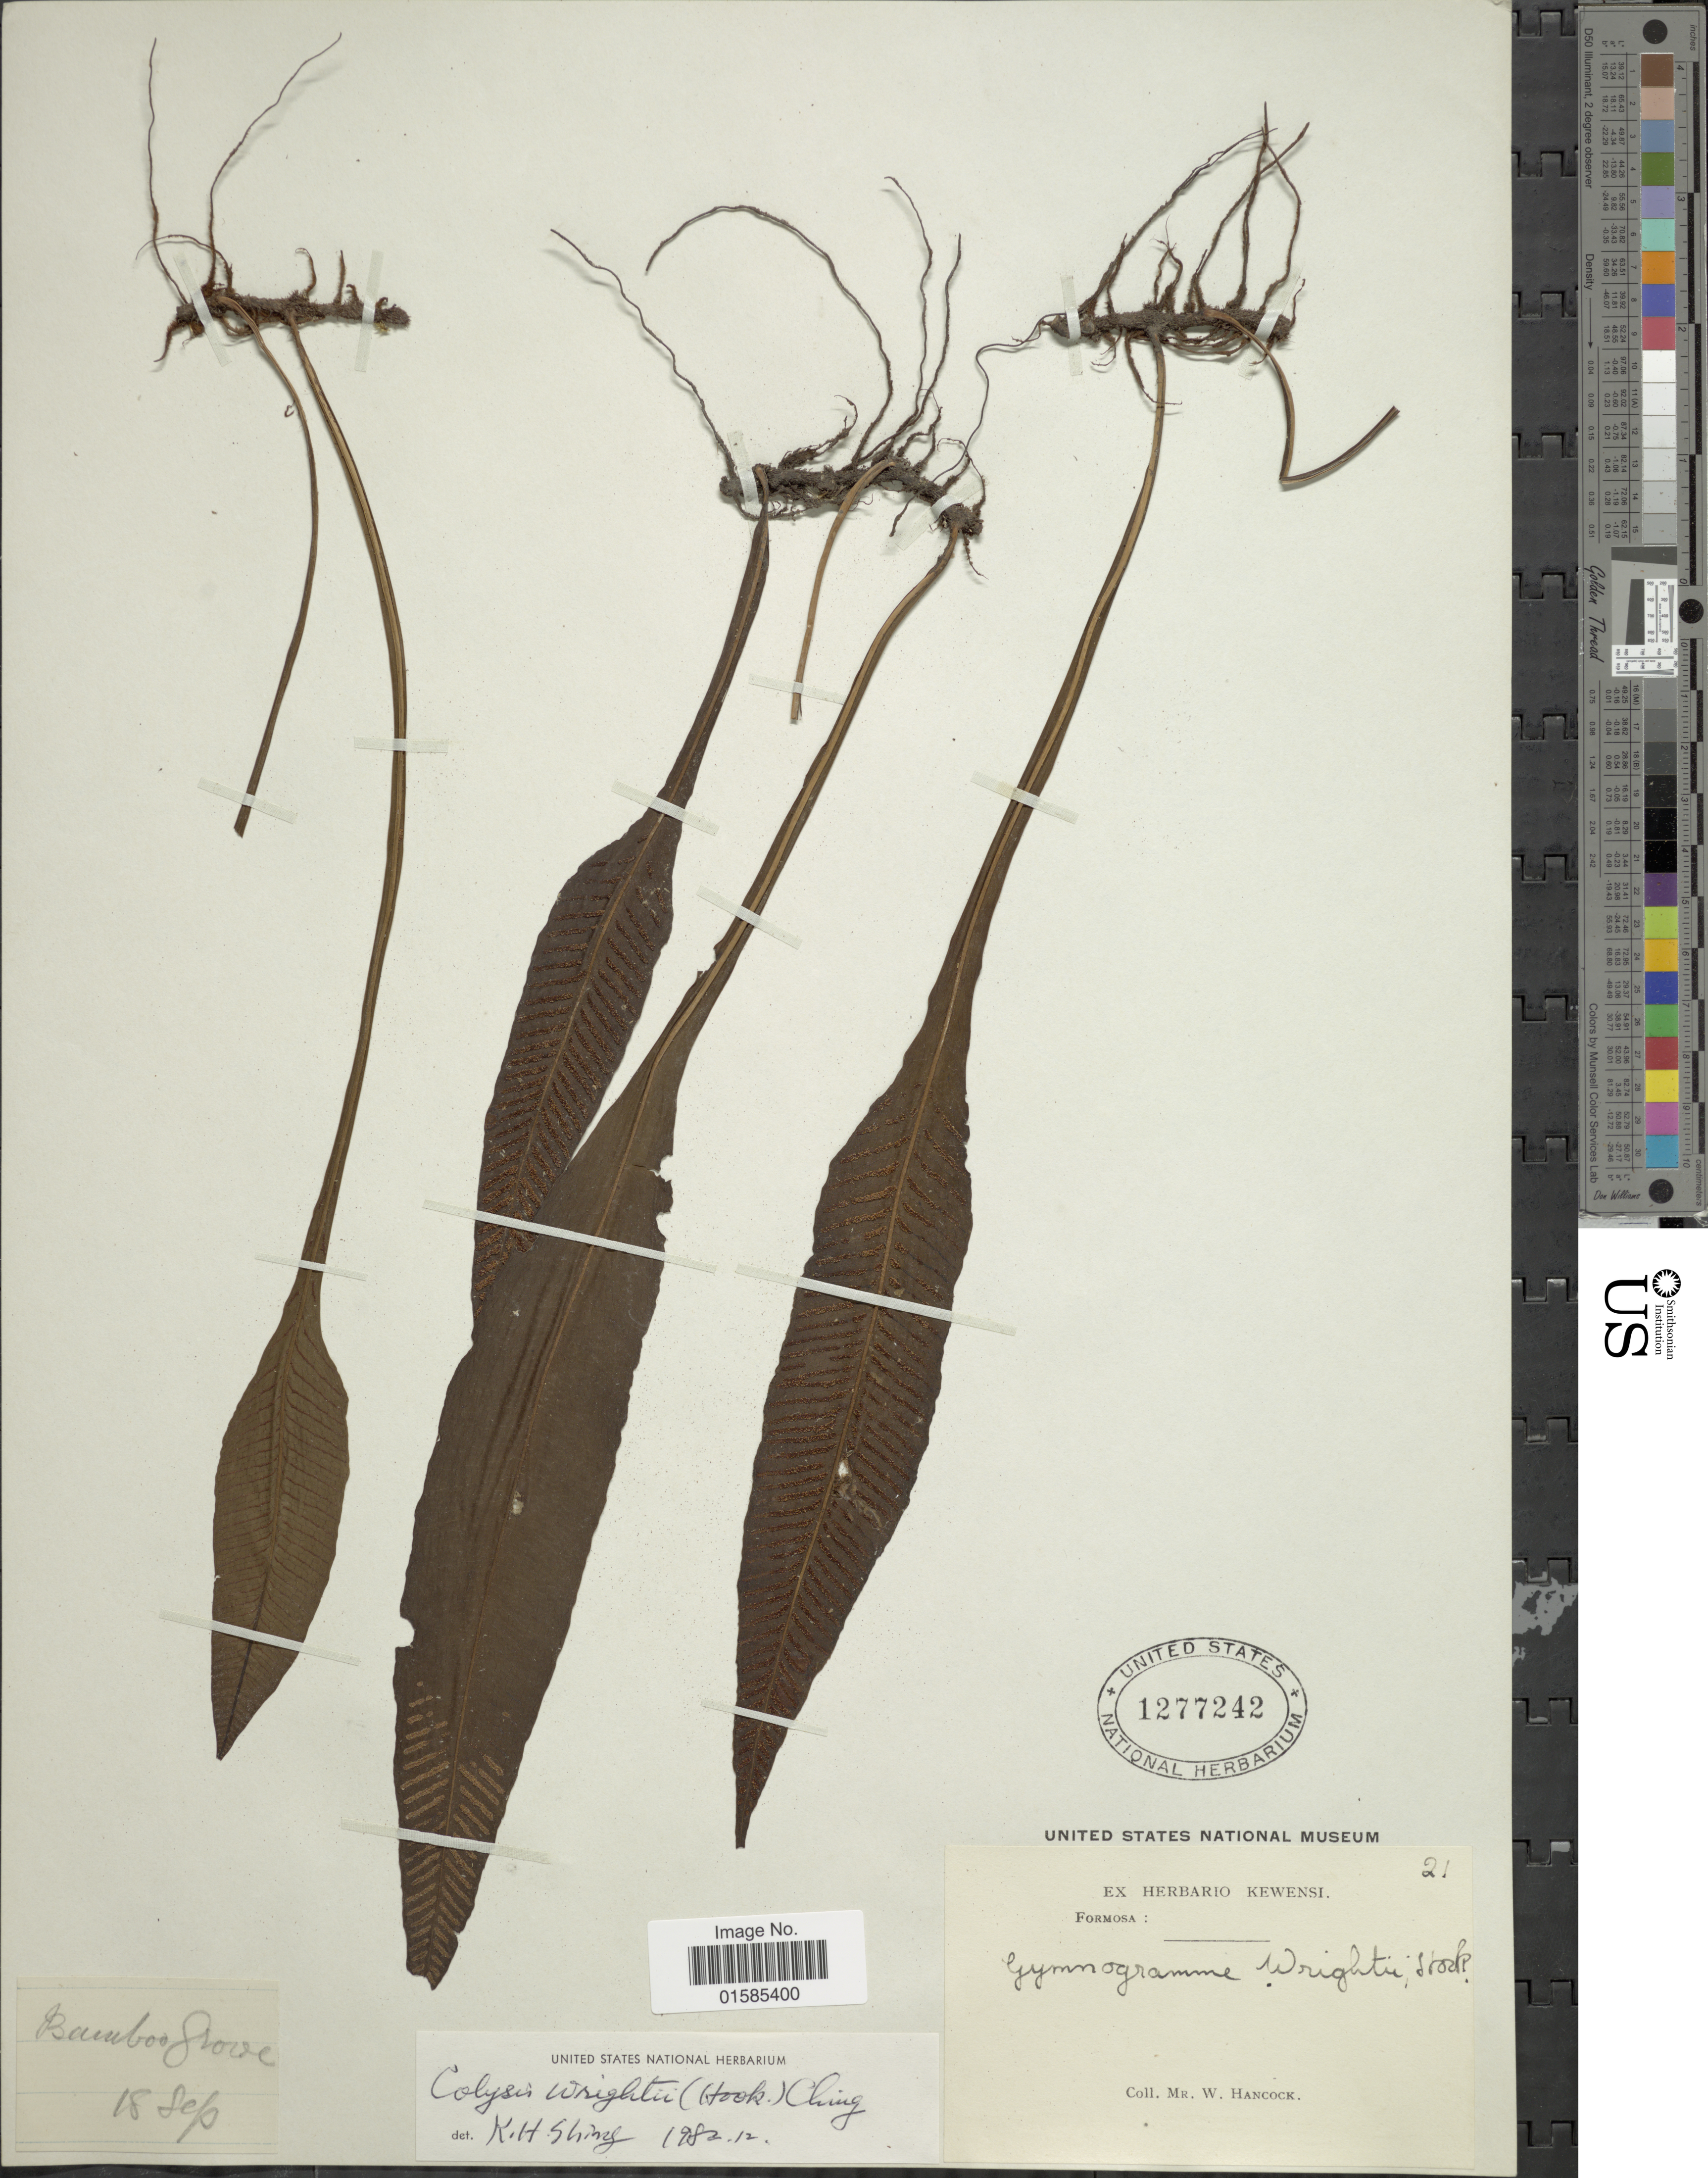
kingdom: Plantae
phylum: Tracheophyta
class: Polypodiopsida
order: Polypodiales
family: Polypodiaceae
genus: Leptochilus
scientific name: Leptochilus wrightii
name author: (Hook.) X.C. Zhang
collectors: W. Hancock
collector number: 21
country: Taiwan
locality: Formosa: Bamboo, Grove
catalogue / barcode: US 1277242